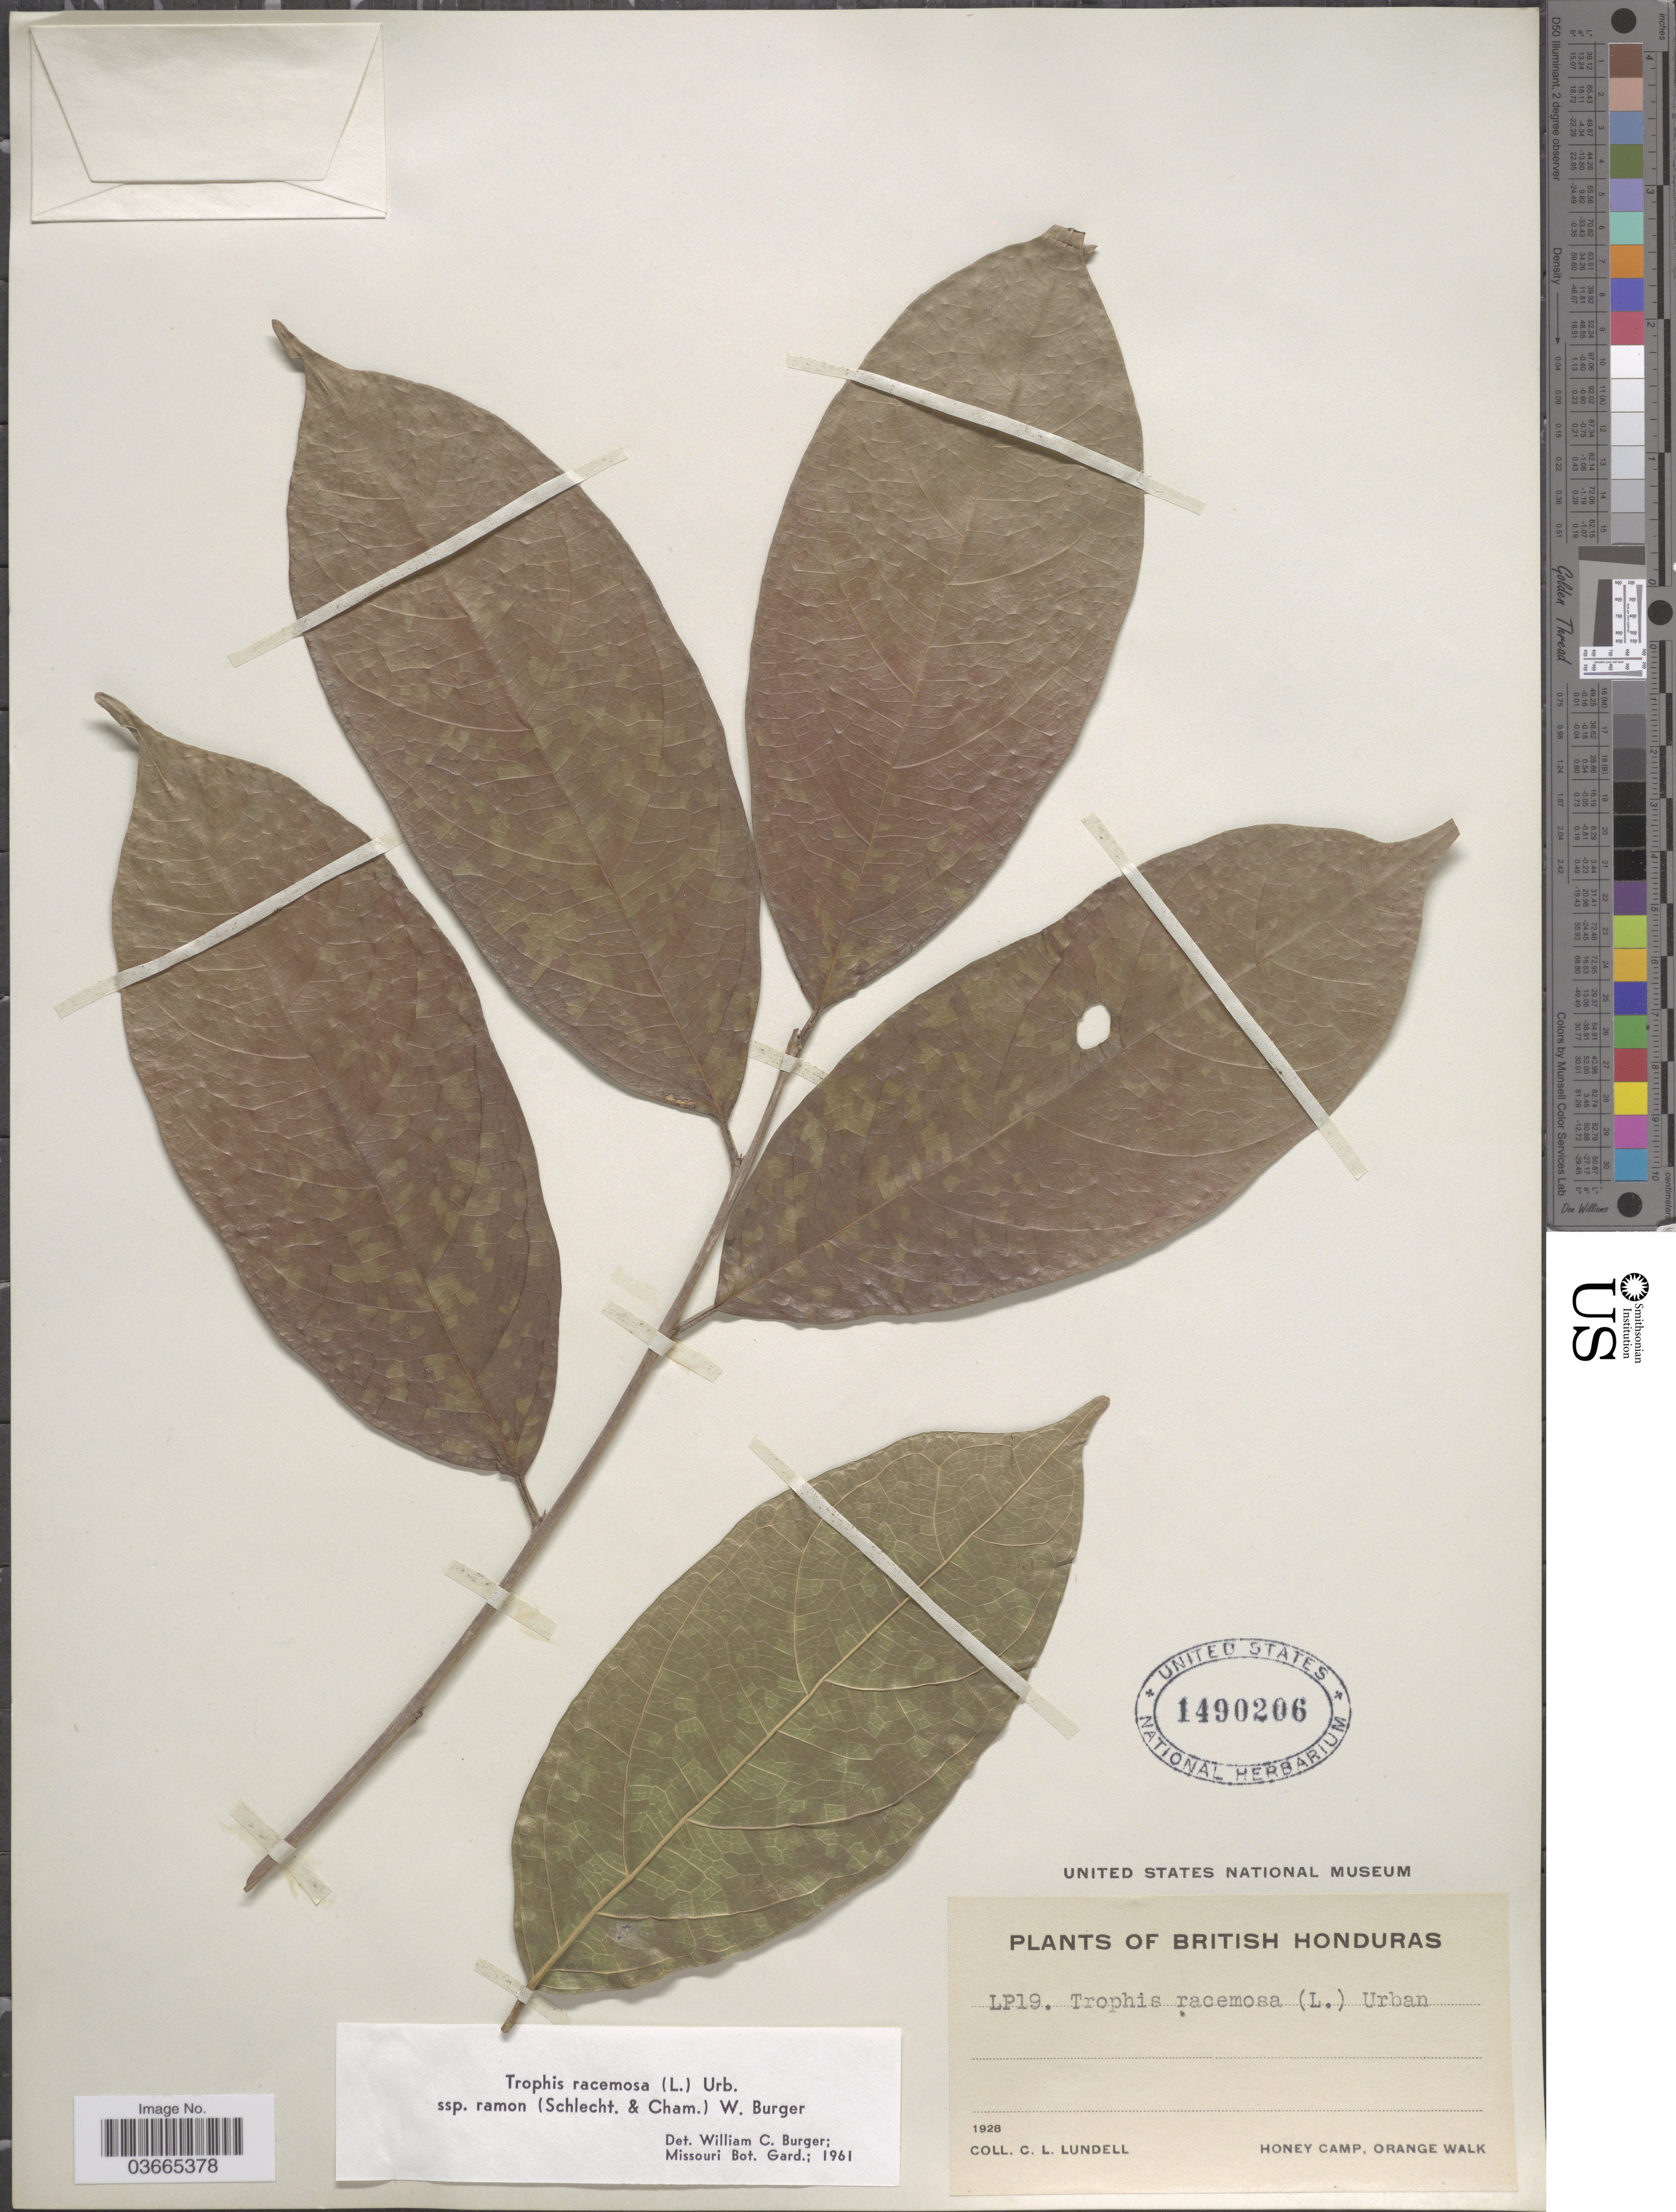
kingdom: Plantae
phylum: Tracheophyta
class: Magnoliopsida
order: Rosales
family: Moraceae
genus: Trophis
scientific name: Trophis racemosa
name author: (L.) Urb.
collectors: C. L. Lundell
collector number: LP19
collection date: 1928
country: Belize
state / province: Orange Walk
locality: British Honduras. Honey Camp, Orange Walk.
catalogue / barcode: US 1490206